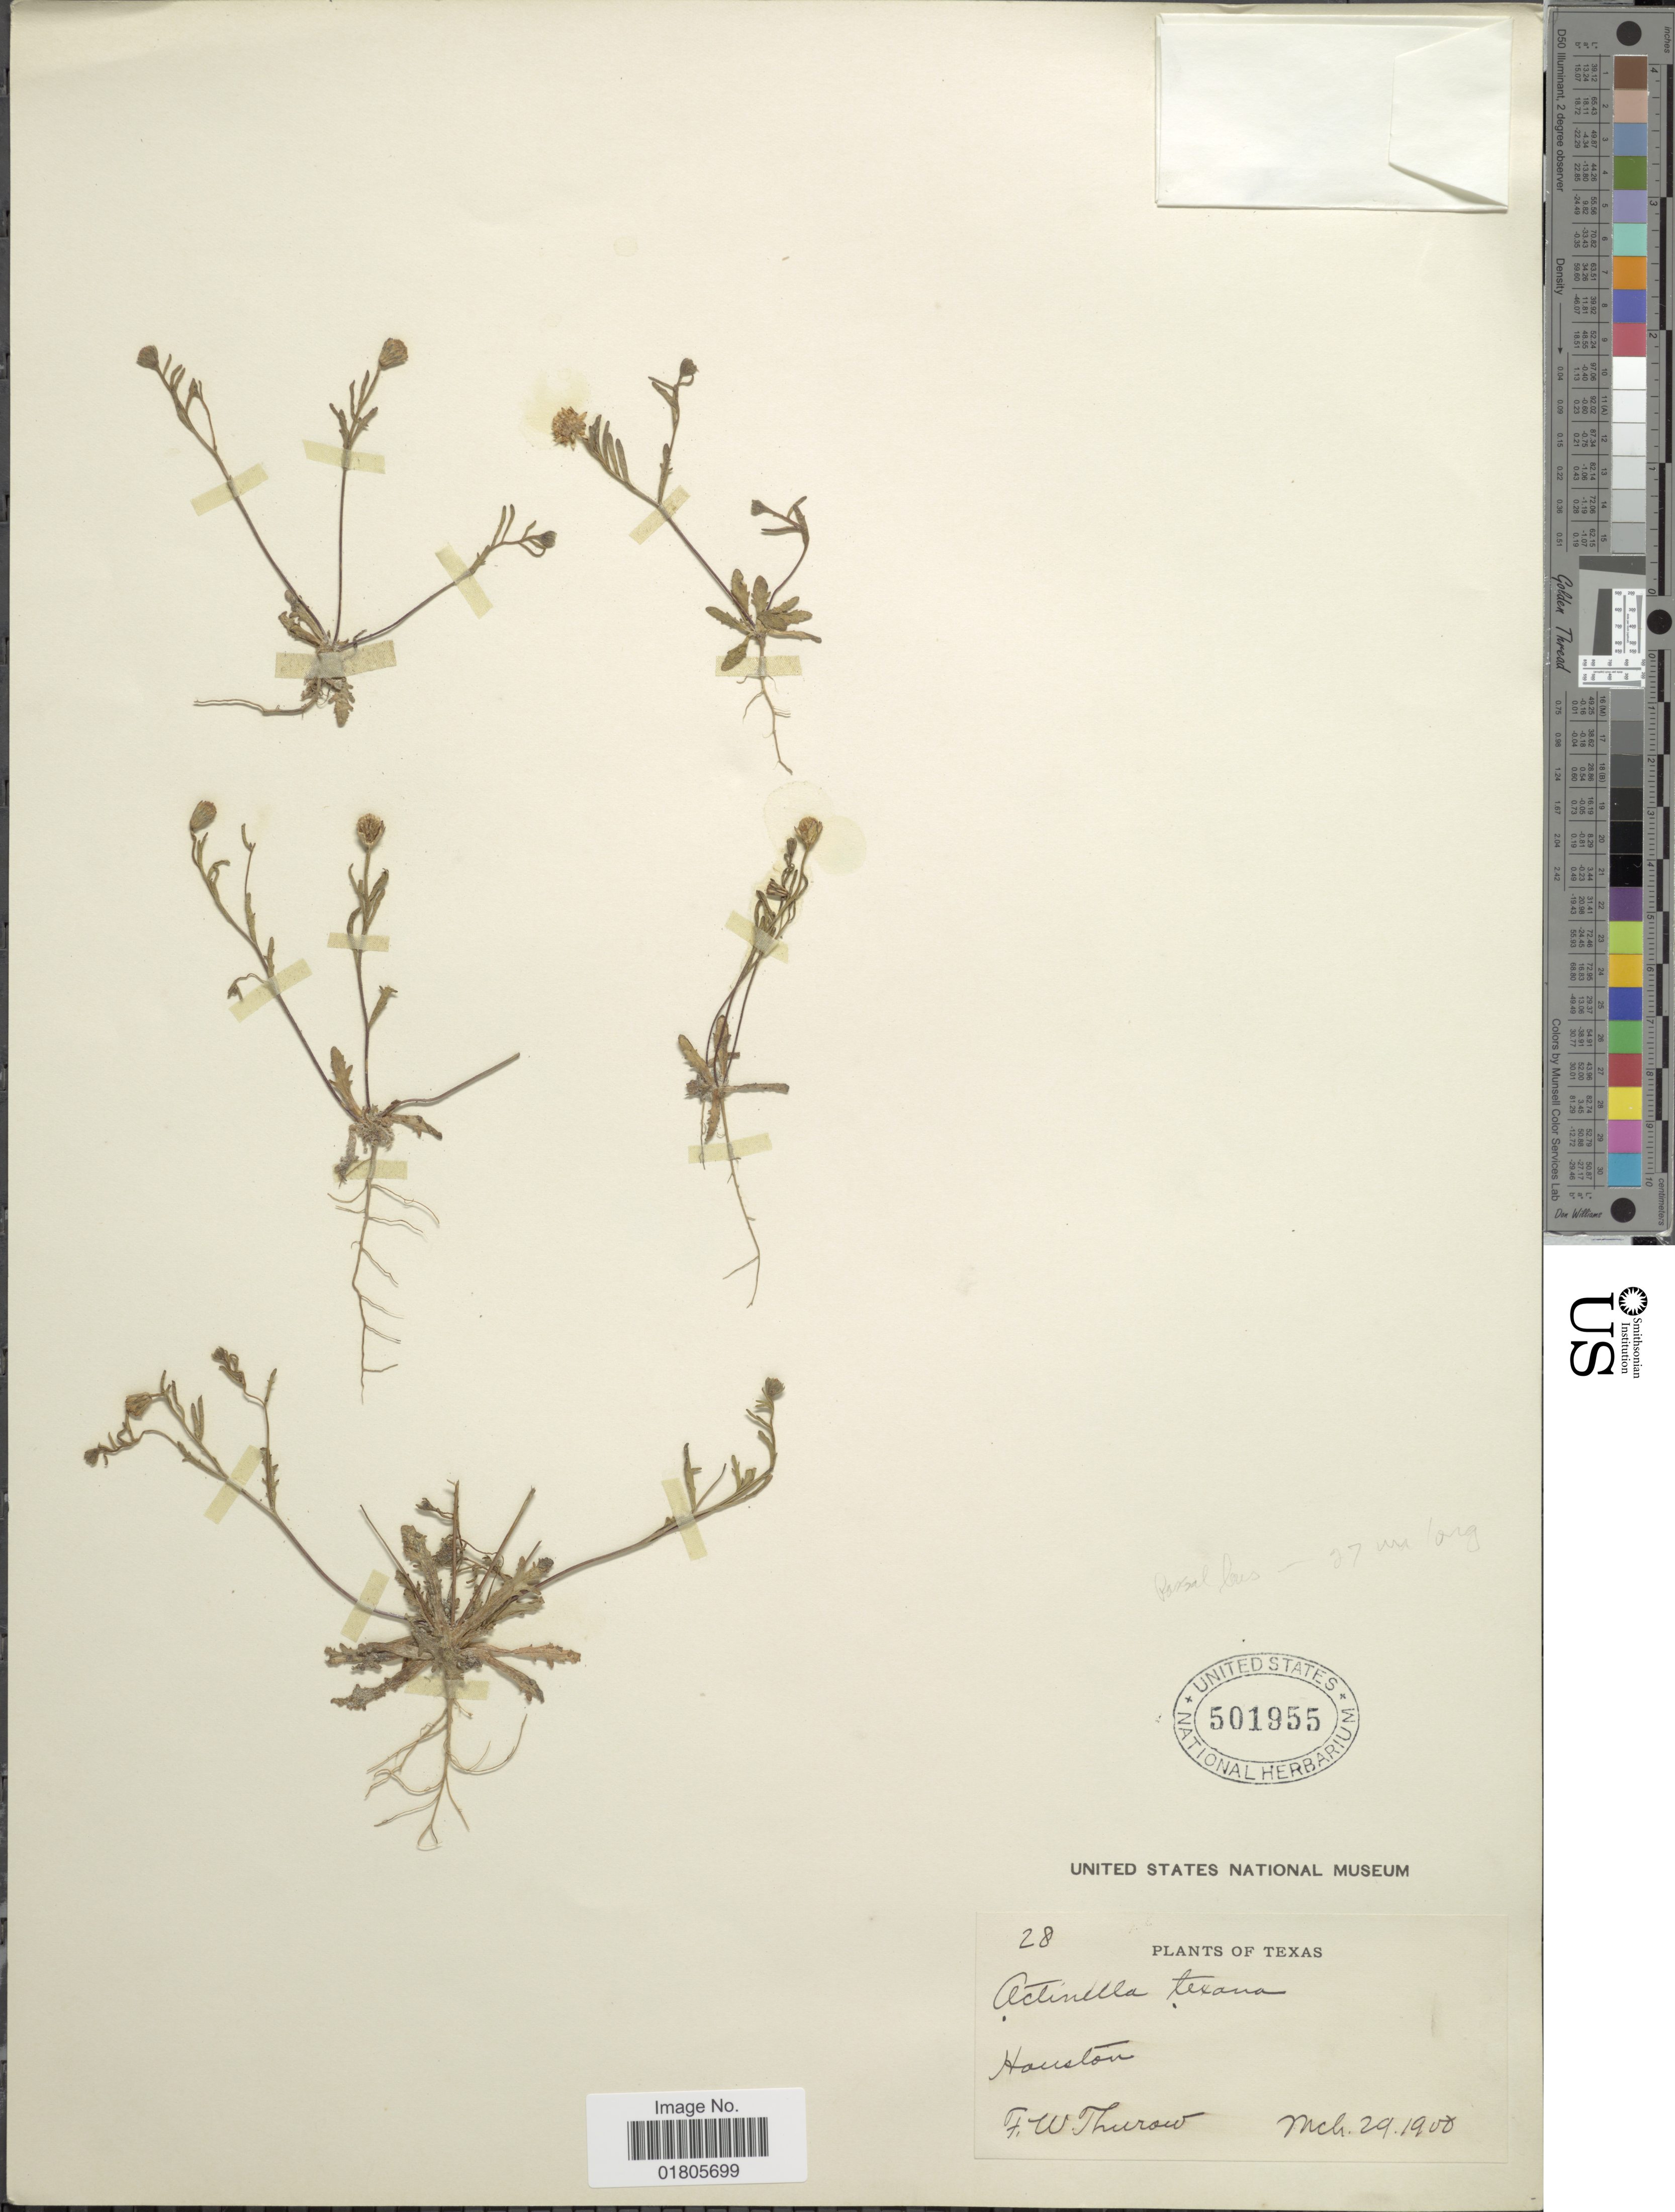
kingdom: Plantae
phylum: Tracheophyta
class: Magnoliopsida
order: Asterales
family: Asteraceae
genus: Actinea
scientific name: Actinea texana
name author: (J.M. Coult. & Rose) Cory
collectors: F. W. Thurow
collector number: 28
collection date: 1900-03-29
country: United States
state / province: Texas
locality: Houston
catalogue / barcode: US 501955